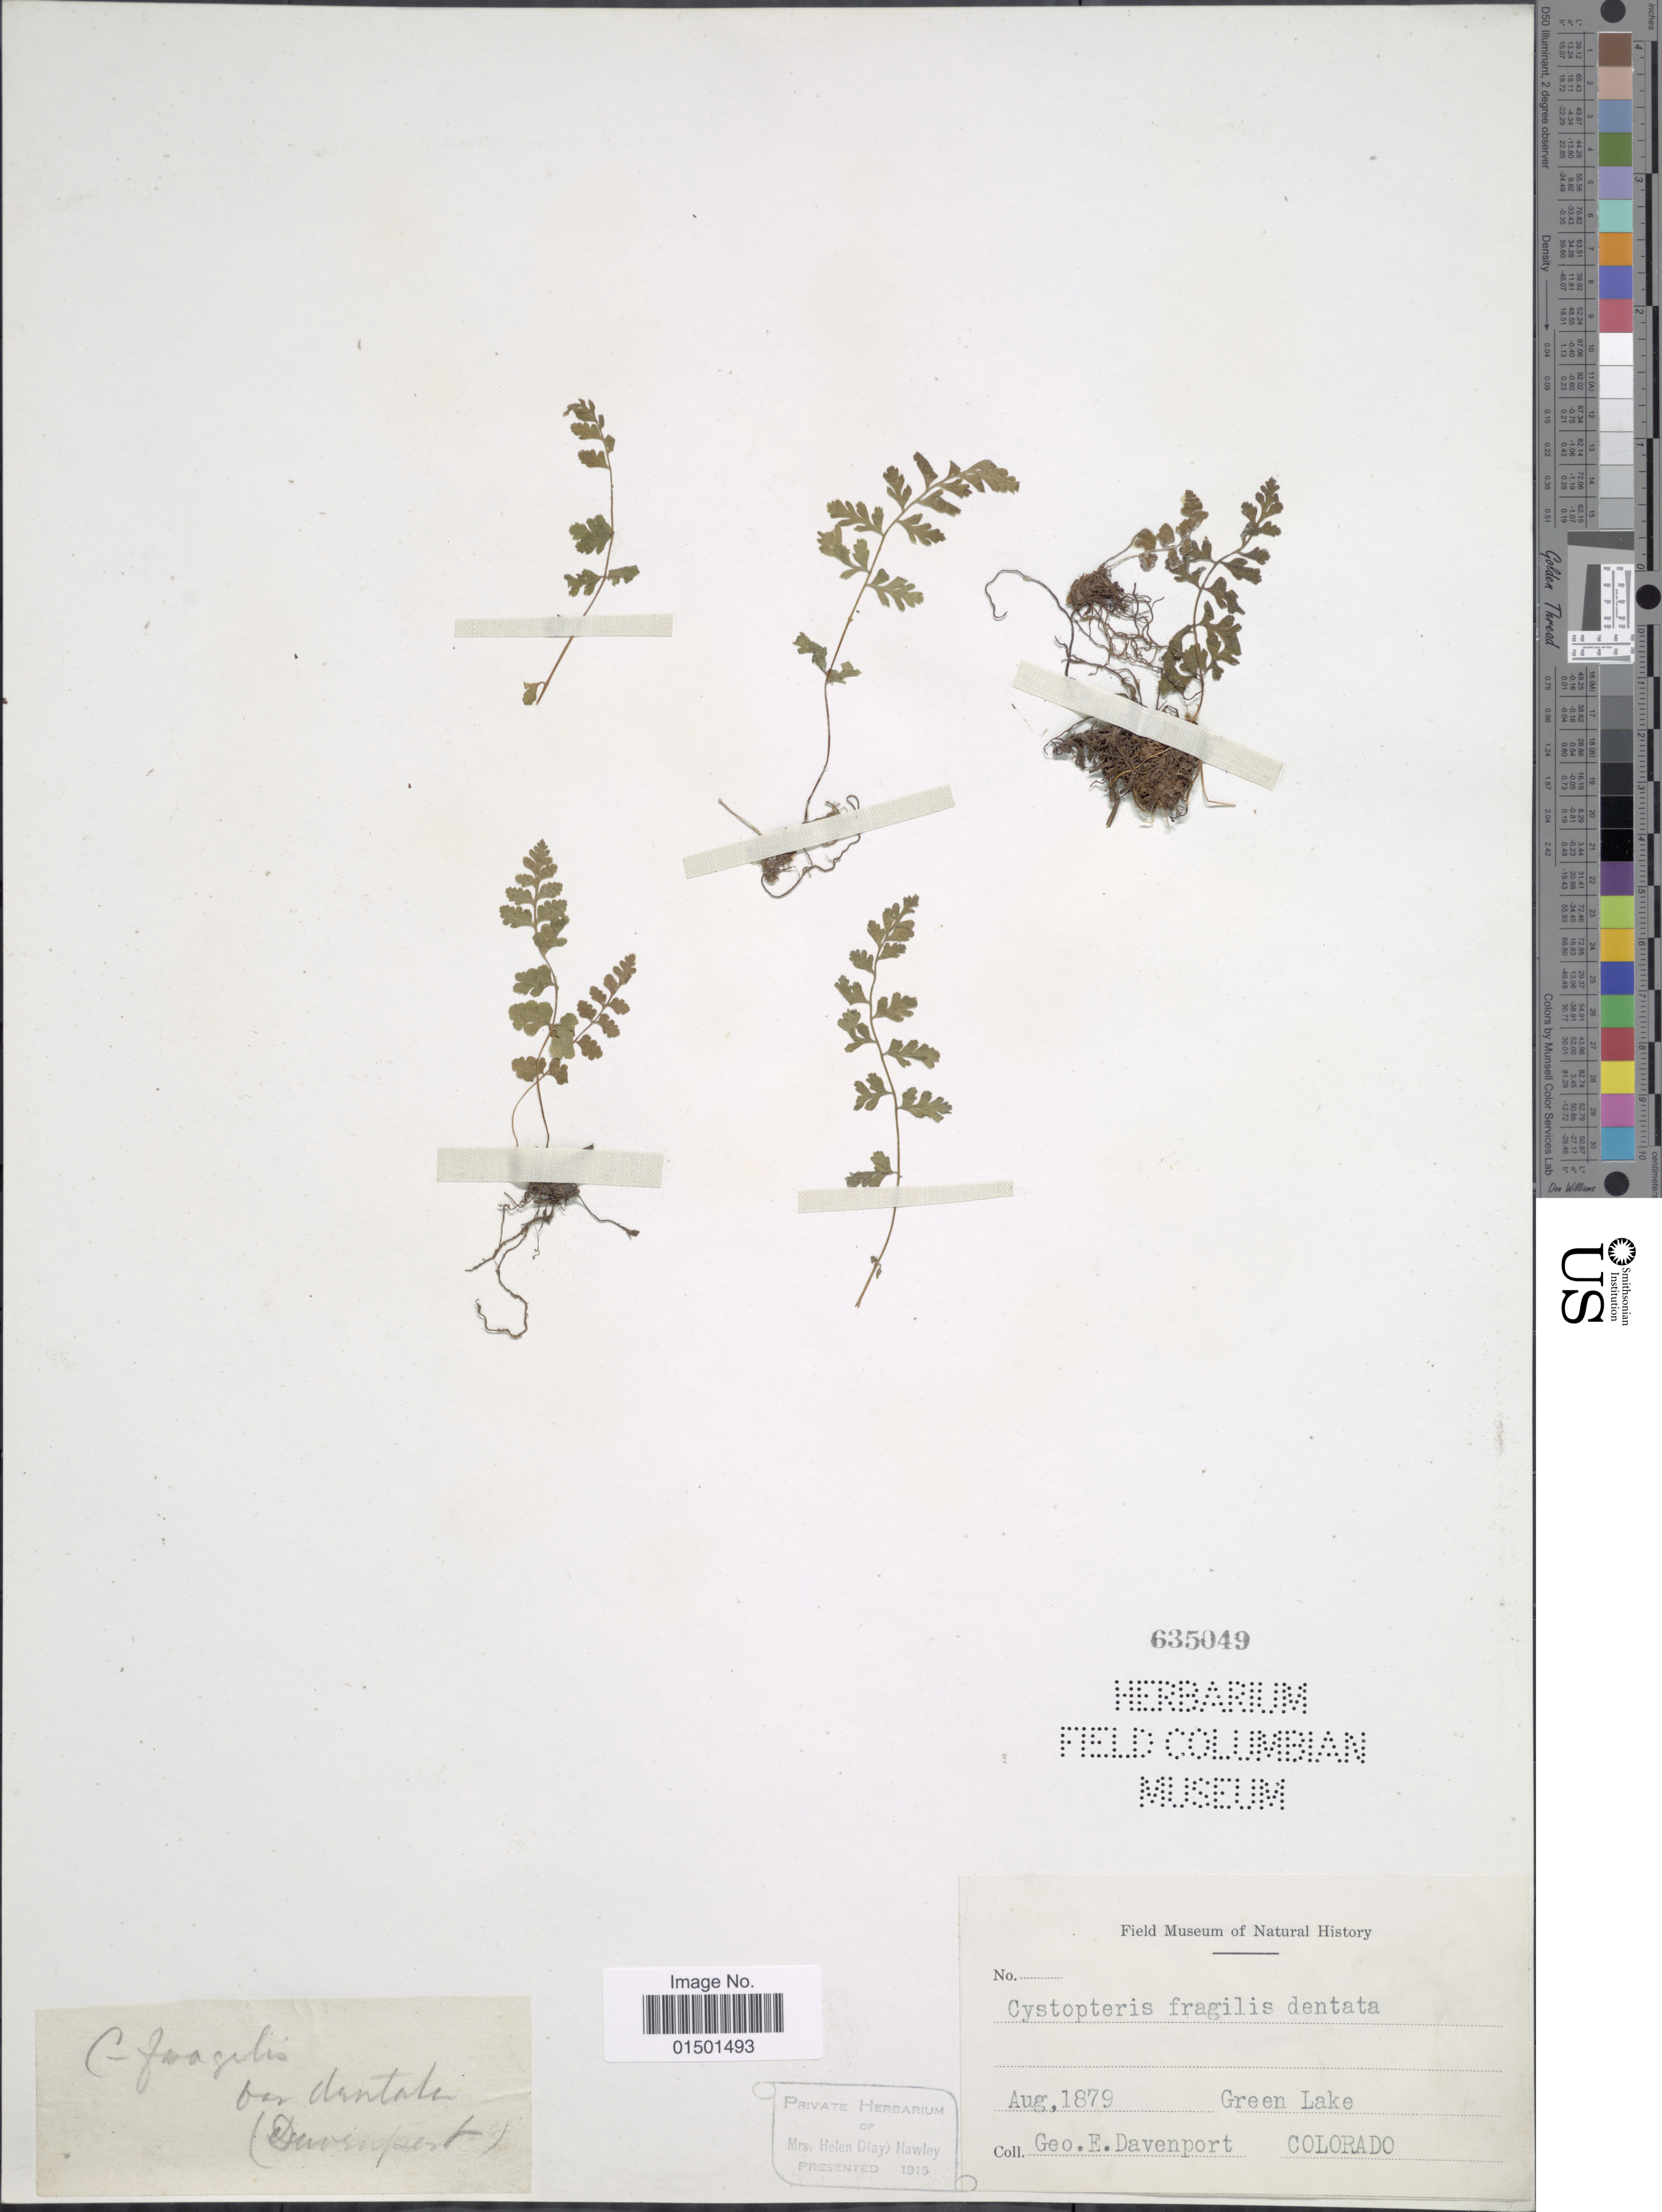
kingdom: Plantae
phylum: Tracheophyta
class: Polypodiopsida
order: Polypodiales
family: Cystopteridaceae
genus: Cystopteris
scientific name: Cystopteris fragilis var. fragilis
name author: (L.) Bernh.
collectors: G. E. Davenport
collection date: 1879-08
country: United States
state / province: Colorado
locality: Green Lake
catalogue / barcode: US 635049